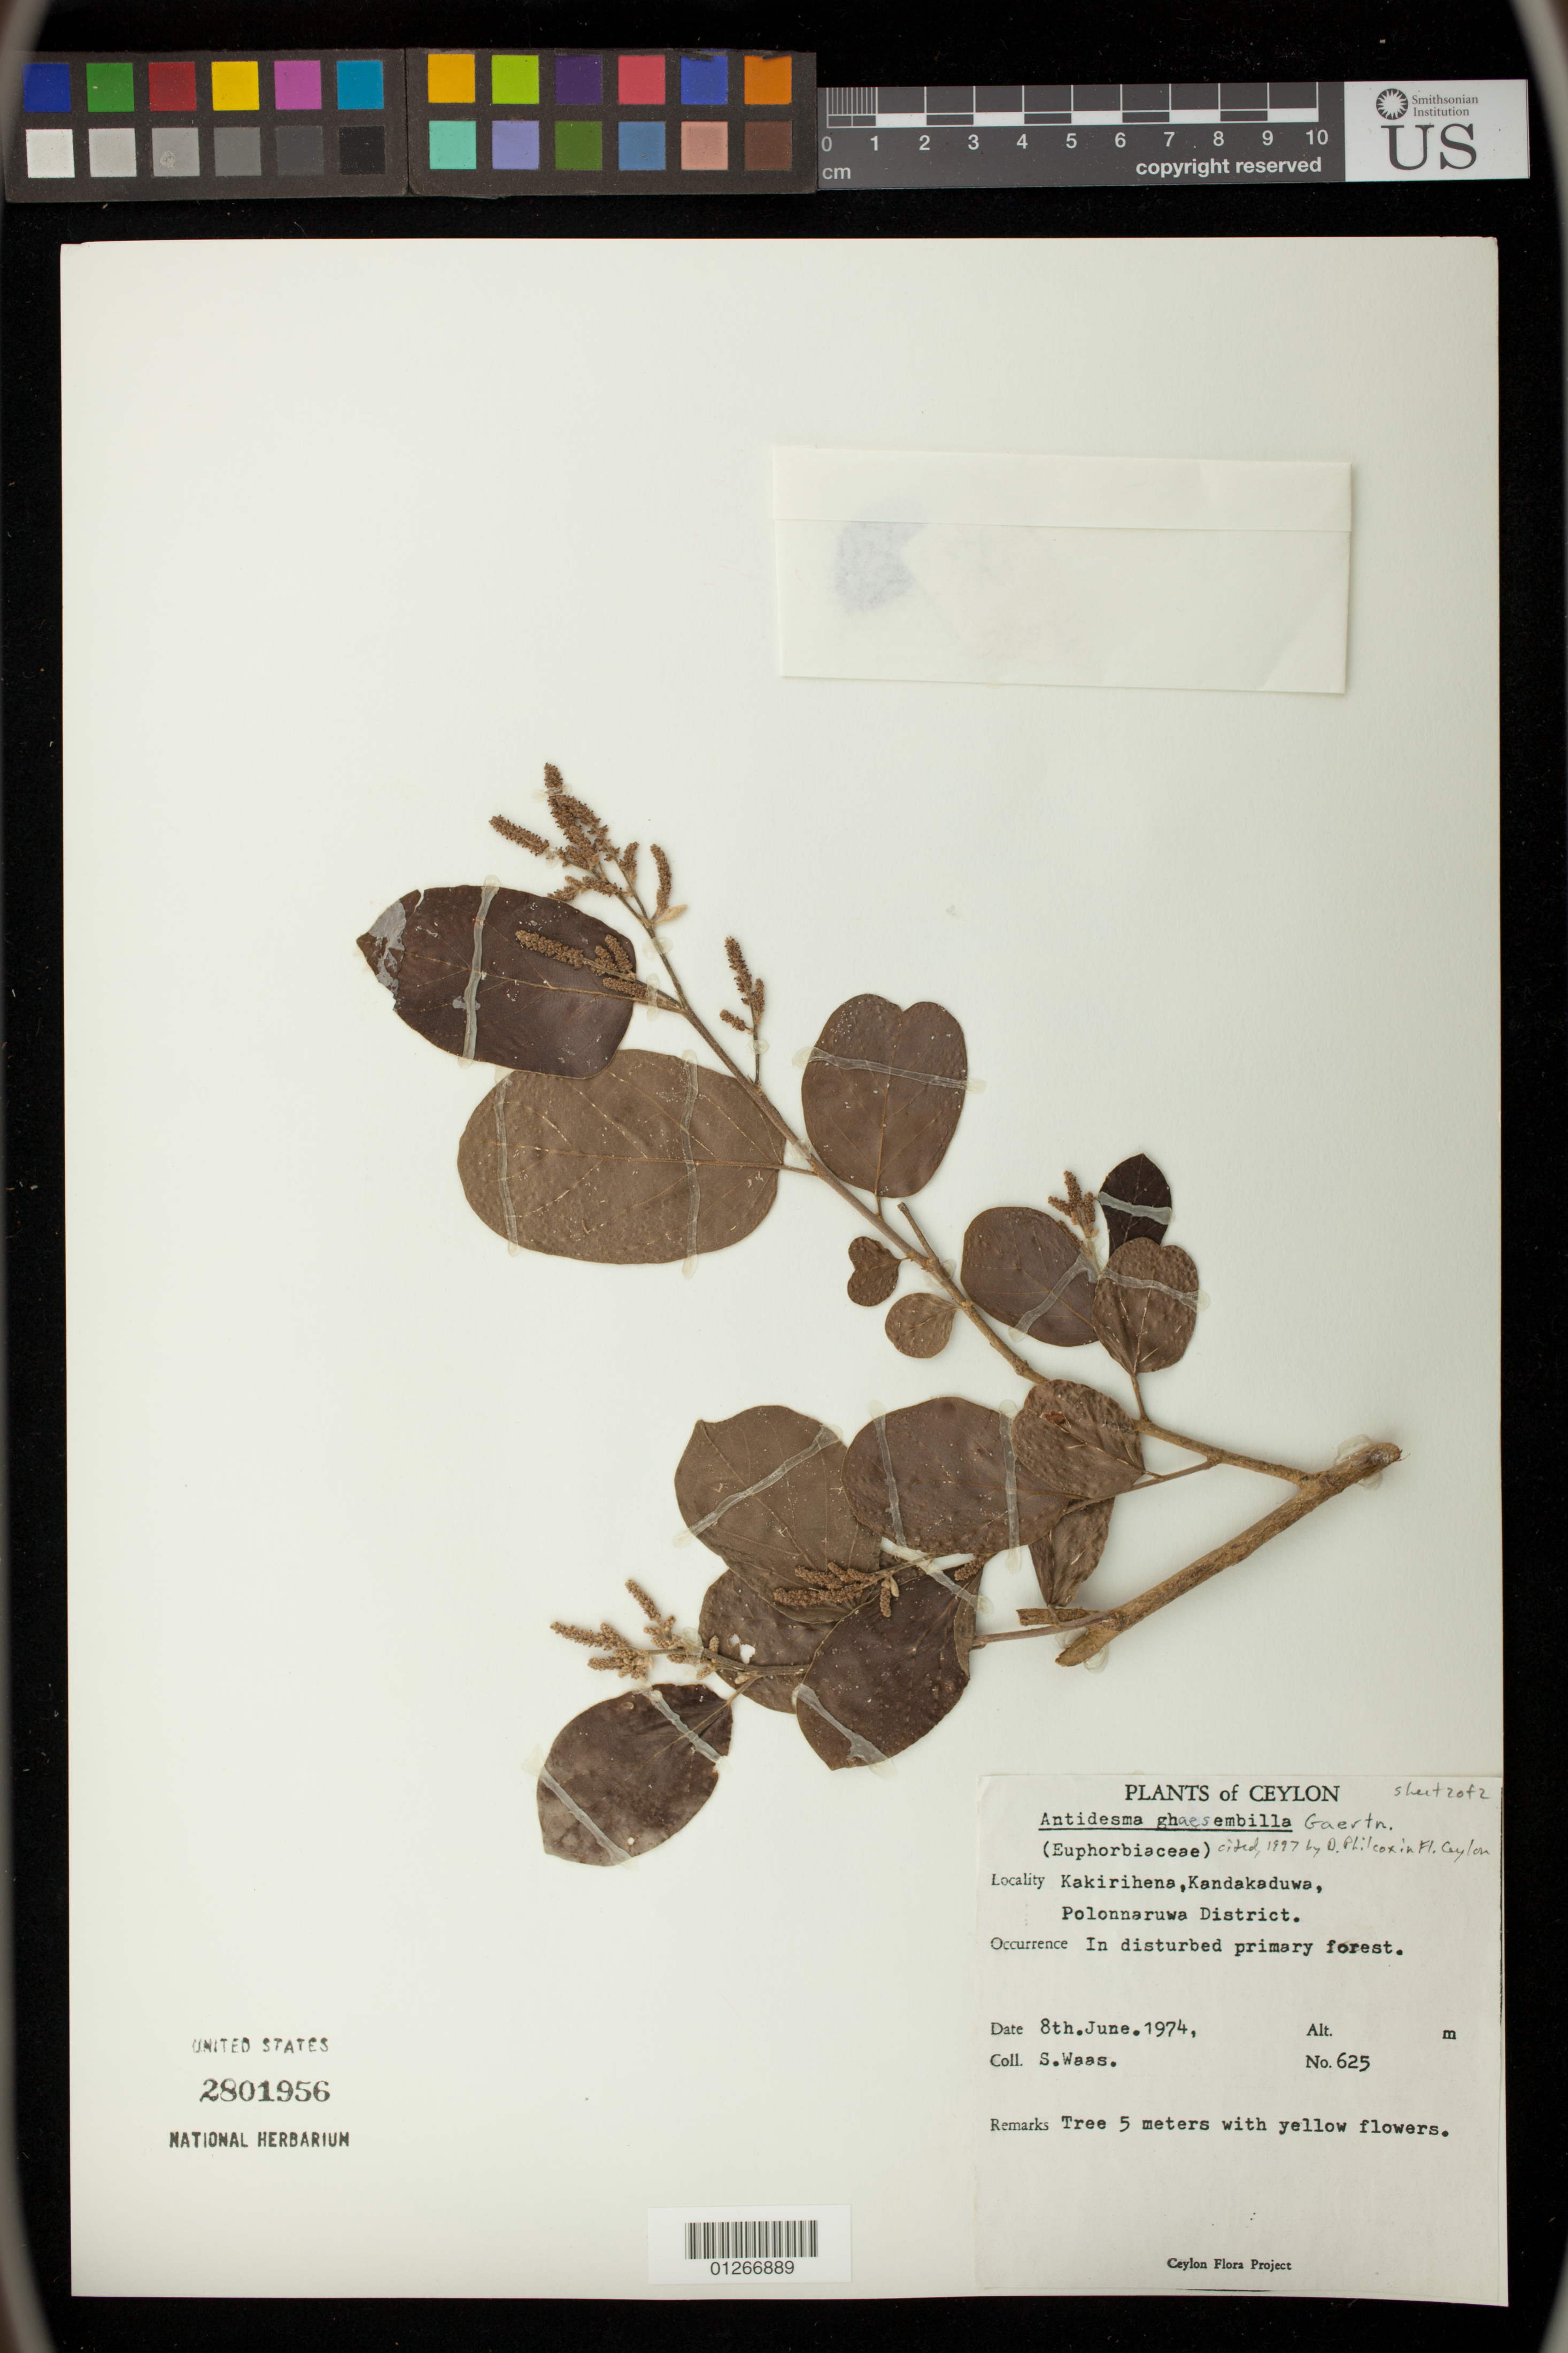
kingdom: Plantae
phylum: Tracheophyta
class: Magnoliopsida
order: Malpighiales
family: Phyllanthaceae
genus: Antidesma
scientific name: Antidesma ghaesembilla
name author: Gaertn.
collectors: S. Waas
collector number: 625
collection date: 1974-06-08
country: Sri Lanka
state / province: North Central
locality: Kakirihena, Kandakaduwa.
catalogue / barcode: US 2801956